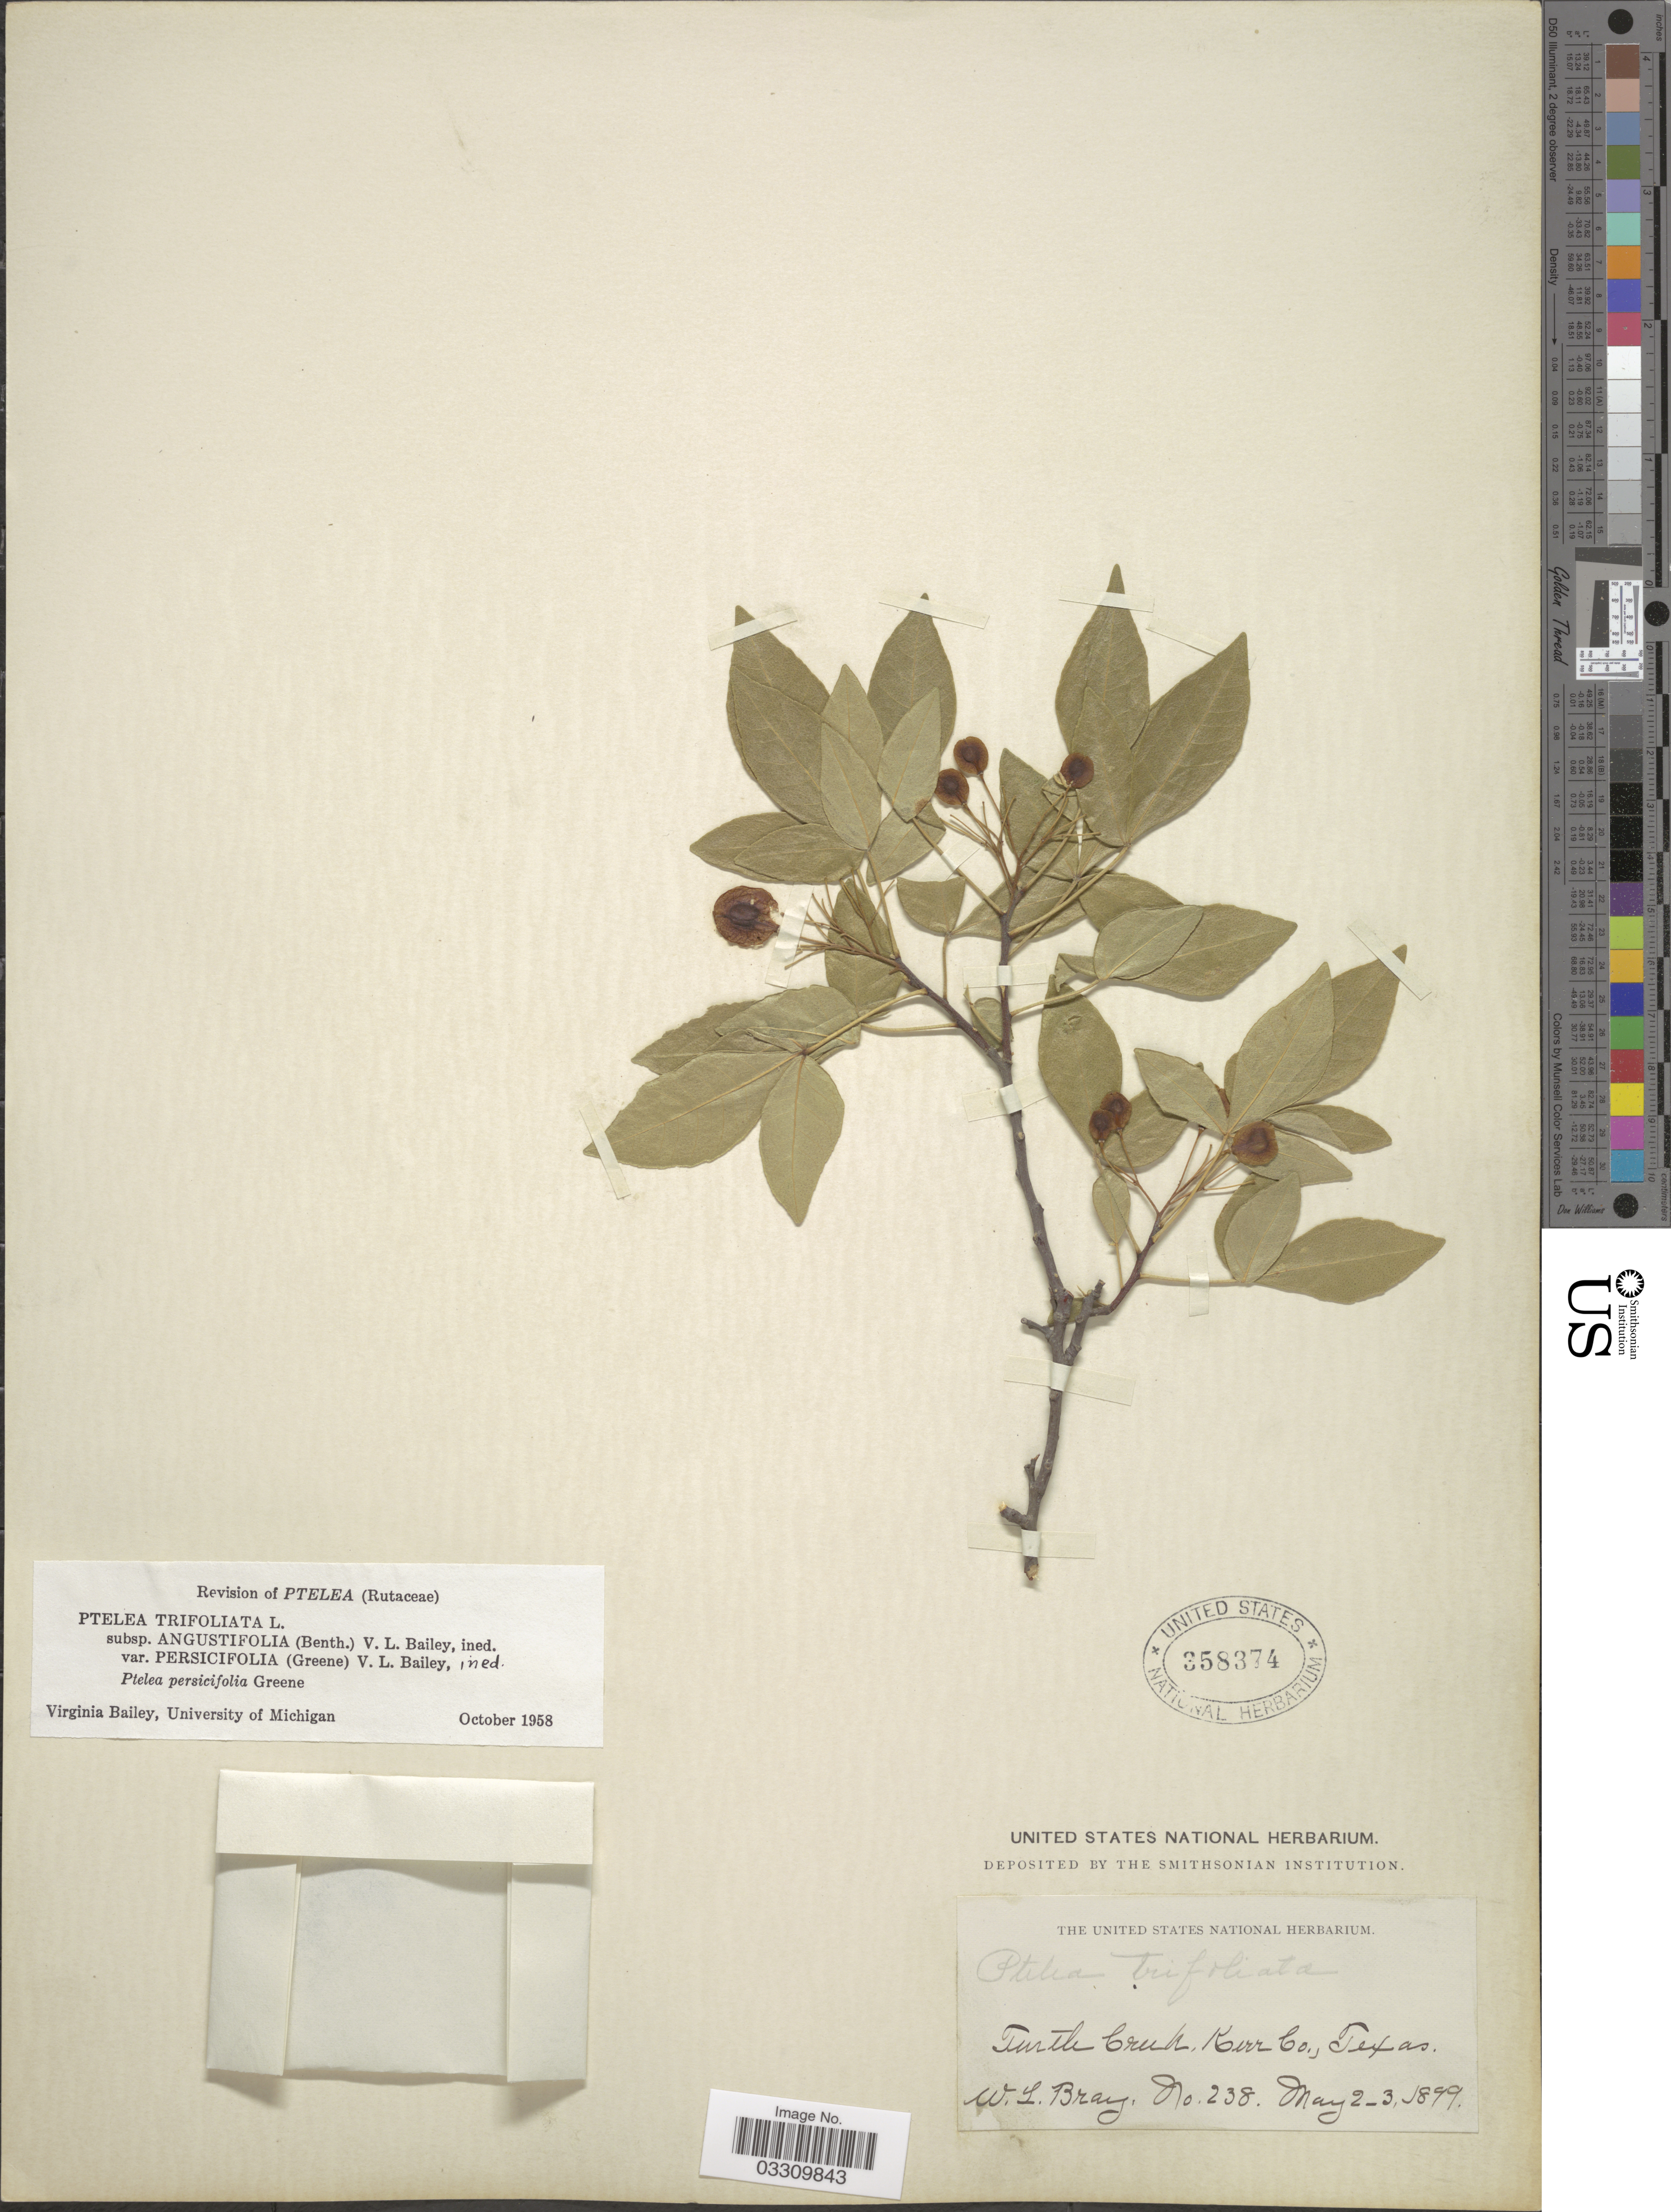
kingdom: Plantae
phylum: Tracheophyta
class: Magnoliopsida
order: Sapindales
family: Rutaceae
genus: Ptelea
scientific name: Ptelea trifoliata var. persicifolia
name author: (S.W. Greene) V. L. Bailey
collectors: W. L. Bray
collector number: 238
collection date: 1899-05-02/1899-05-03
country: United States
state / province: Texas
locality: Turtle Creek. Kerr Co.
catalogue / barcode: US 358374